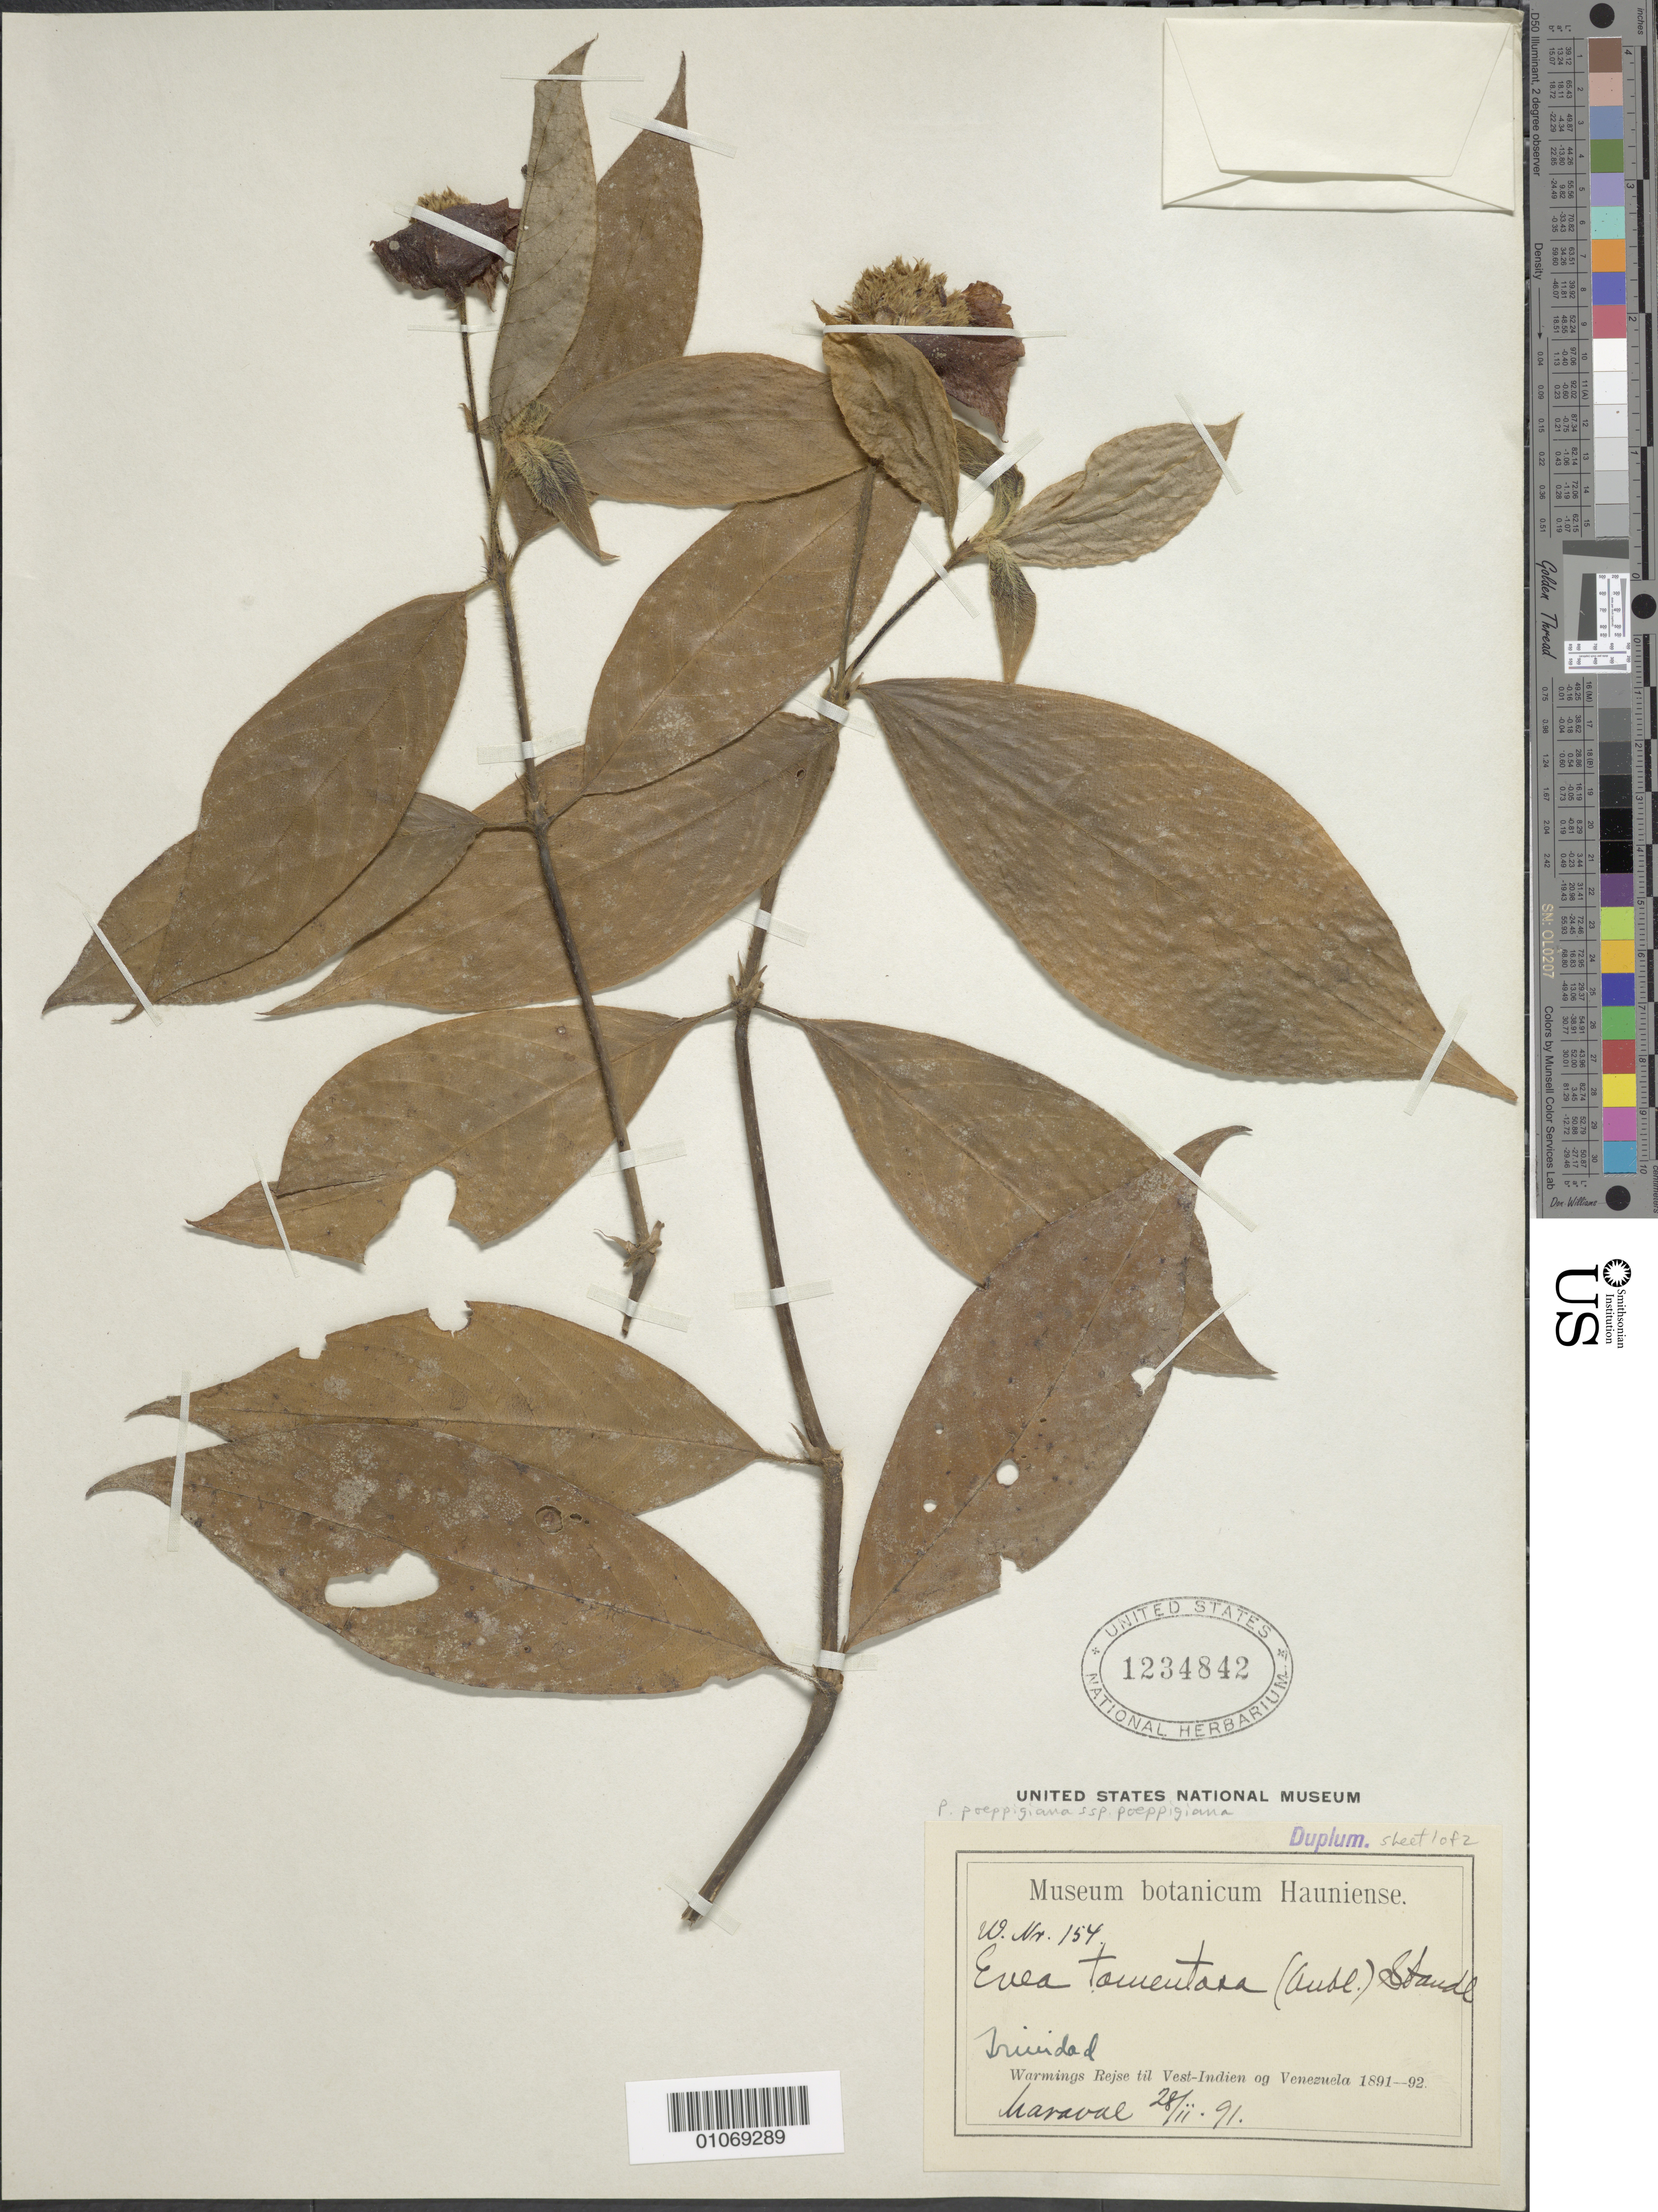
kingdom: Plantae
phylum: Tracheophyta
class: Magnoliopsida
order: Gentianales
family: Rubiaceae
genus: Cephaelis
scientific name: Cephaelis tomentosa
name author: (Aubl.) Vahl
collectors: -. Maraval-Dalen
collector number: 154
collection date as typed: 28 Feb 1891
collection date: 1891-02-28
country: Trinidad and Tobago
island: Trinidad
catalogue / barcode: US 1234842